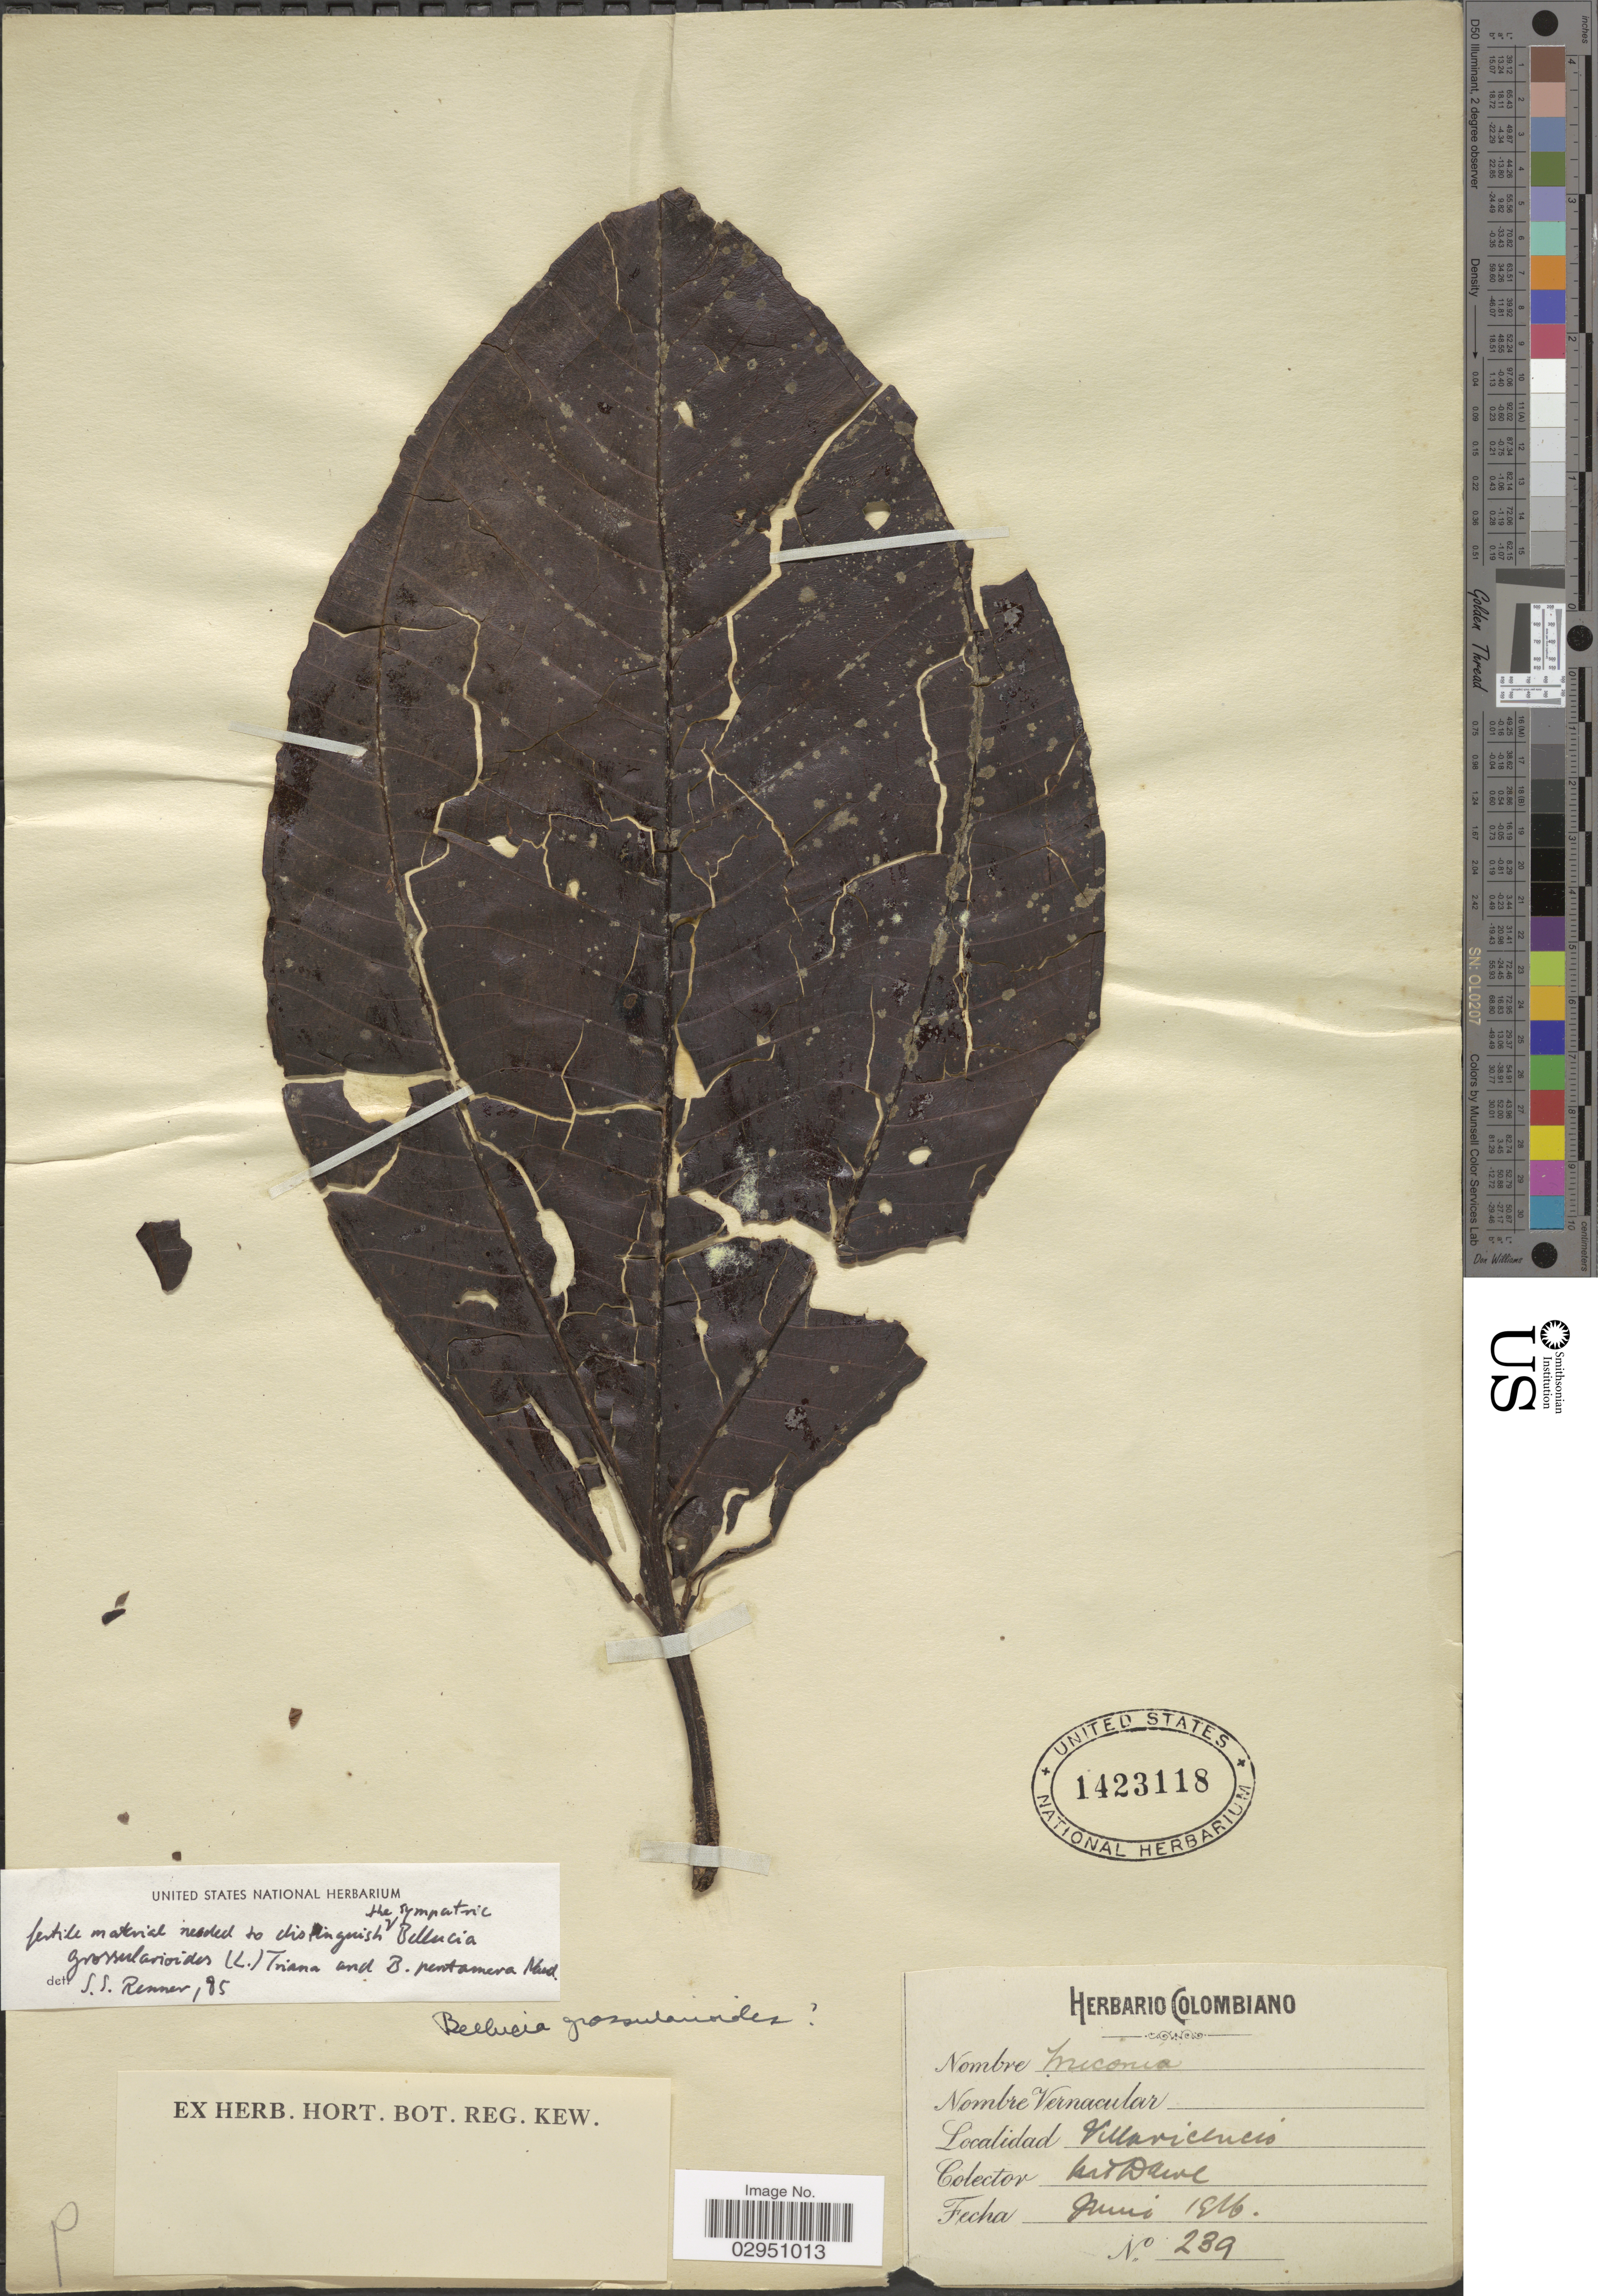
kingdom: Plantae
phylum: Tracheophyta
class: Magnoliopsida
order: Myrtales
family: Melastomataceae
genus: Bellucia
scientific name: Bellucia grossularioides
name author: (L.) Triana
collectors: M. T. Dawe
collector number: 239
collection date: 1916-06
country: Colombia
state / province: Meta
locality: Villavicencio.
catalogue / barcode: US 1423118